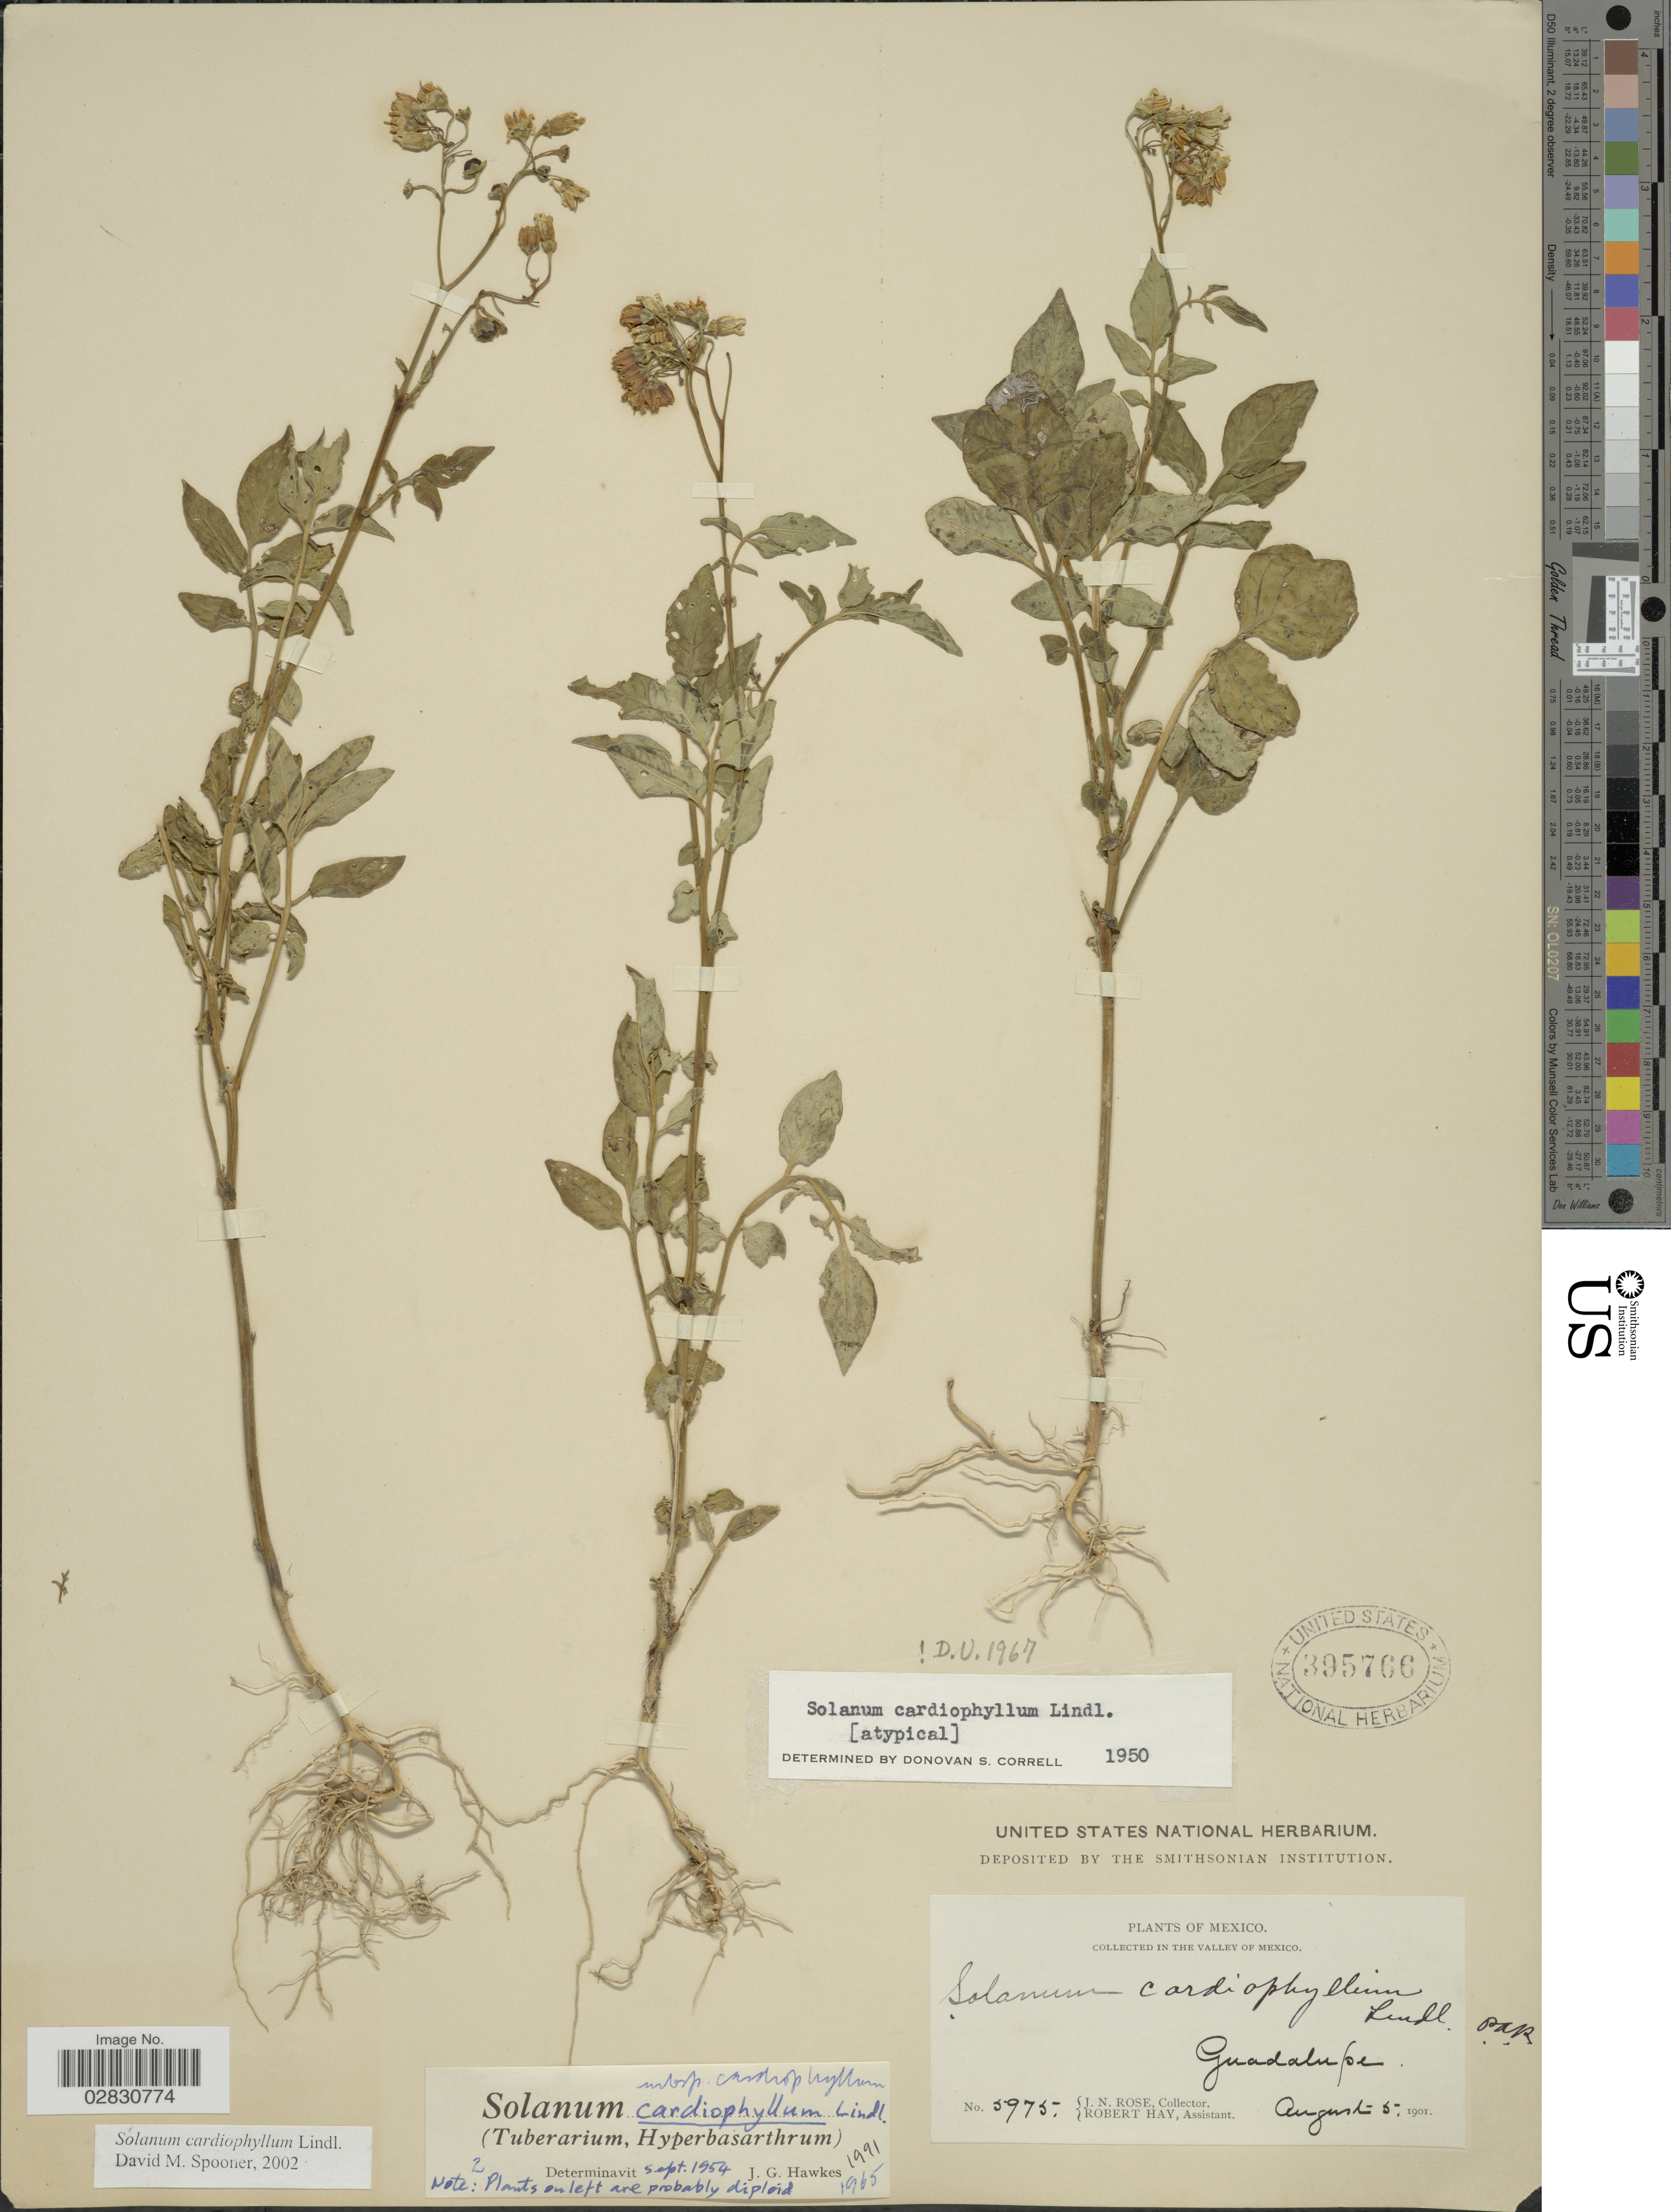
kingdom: Plantae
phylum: Tracheophyta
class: Magnoliopsida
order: Solanales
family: Solanaceae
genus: Solanum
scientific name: Solanum cardiophyllum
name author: Lindl.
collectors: J. N. Rose & R. Hay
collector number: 5975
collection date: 1901-08-05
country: Mexico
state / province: Baja California Sur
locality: In The Valley of Mexico, Guadalupe.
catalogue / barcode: US 395766